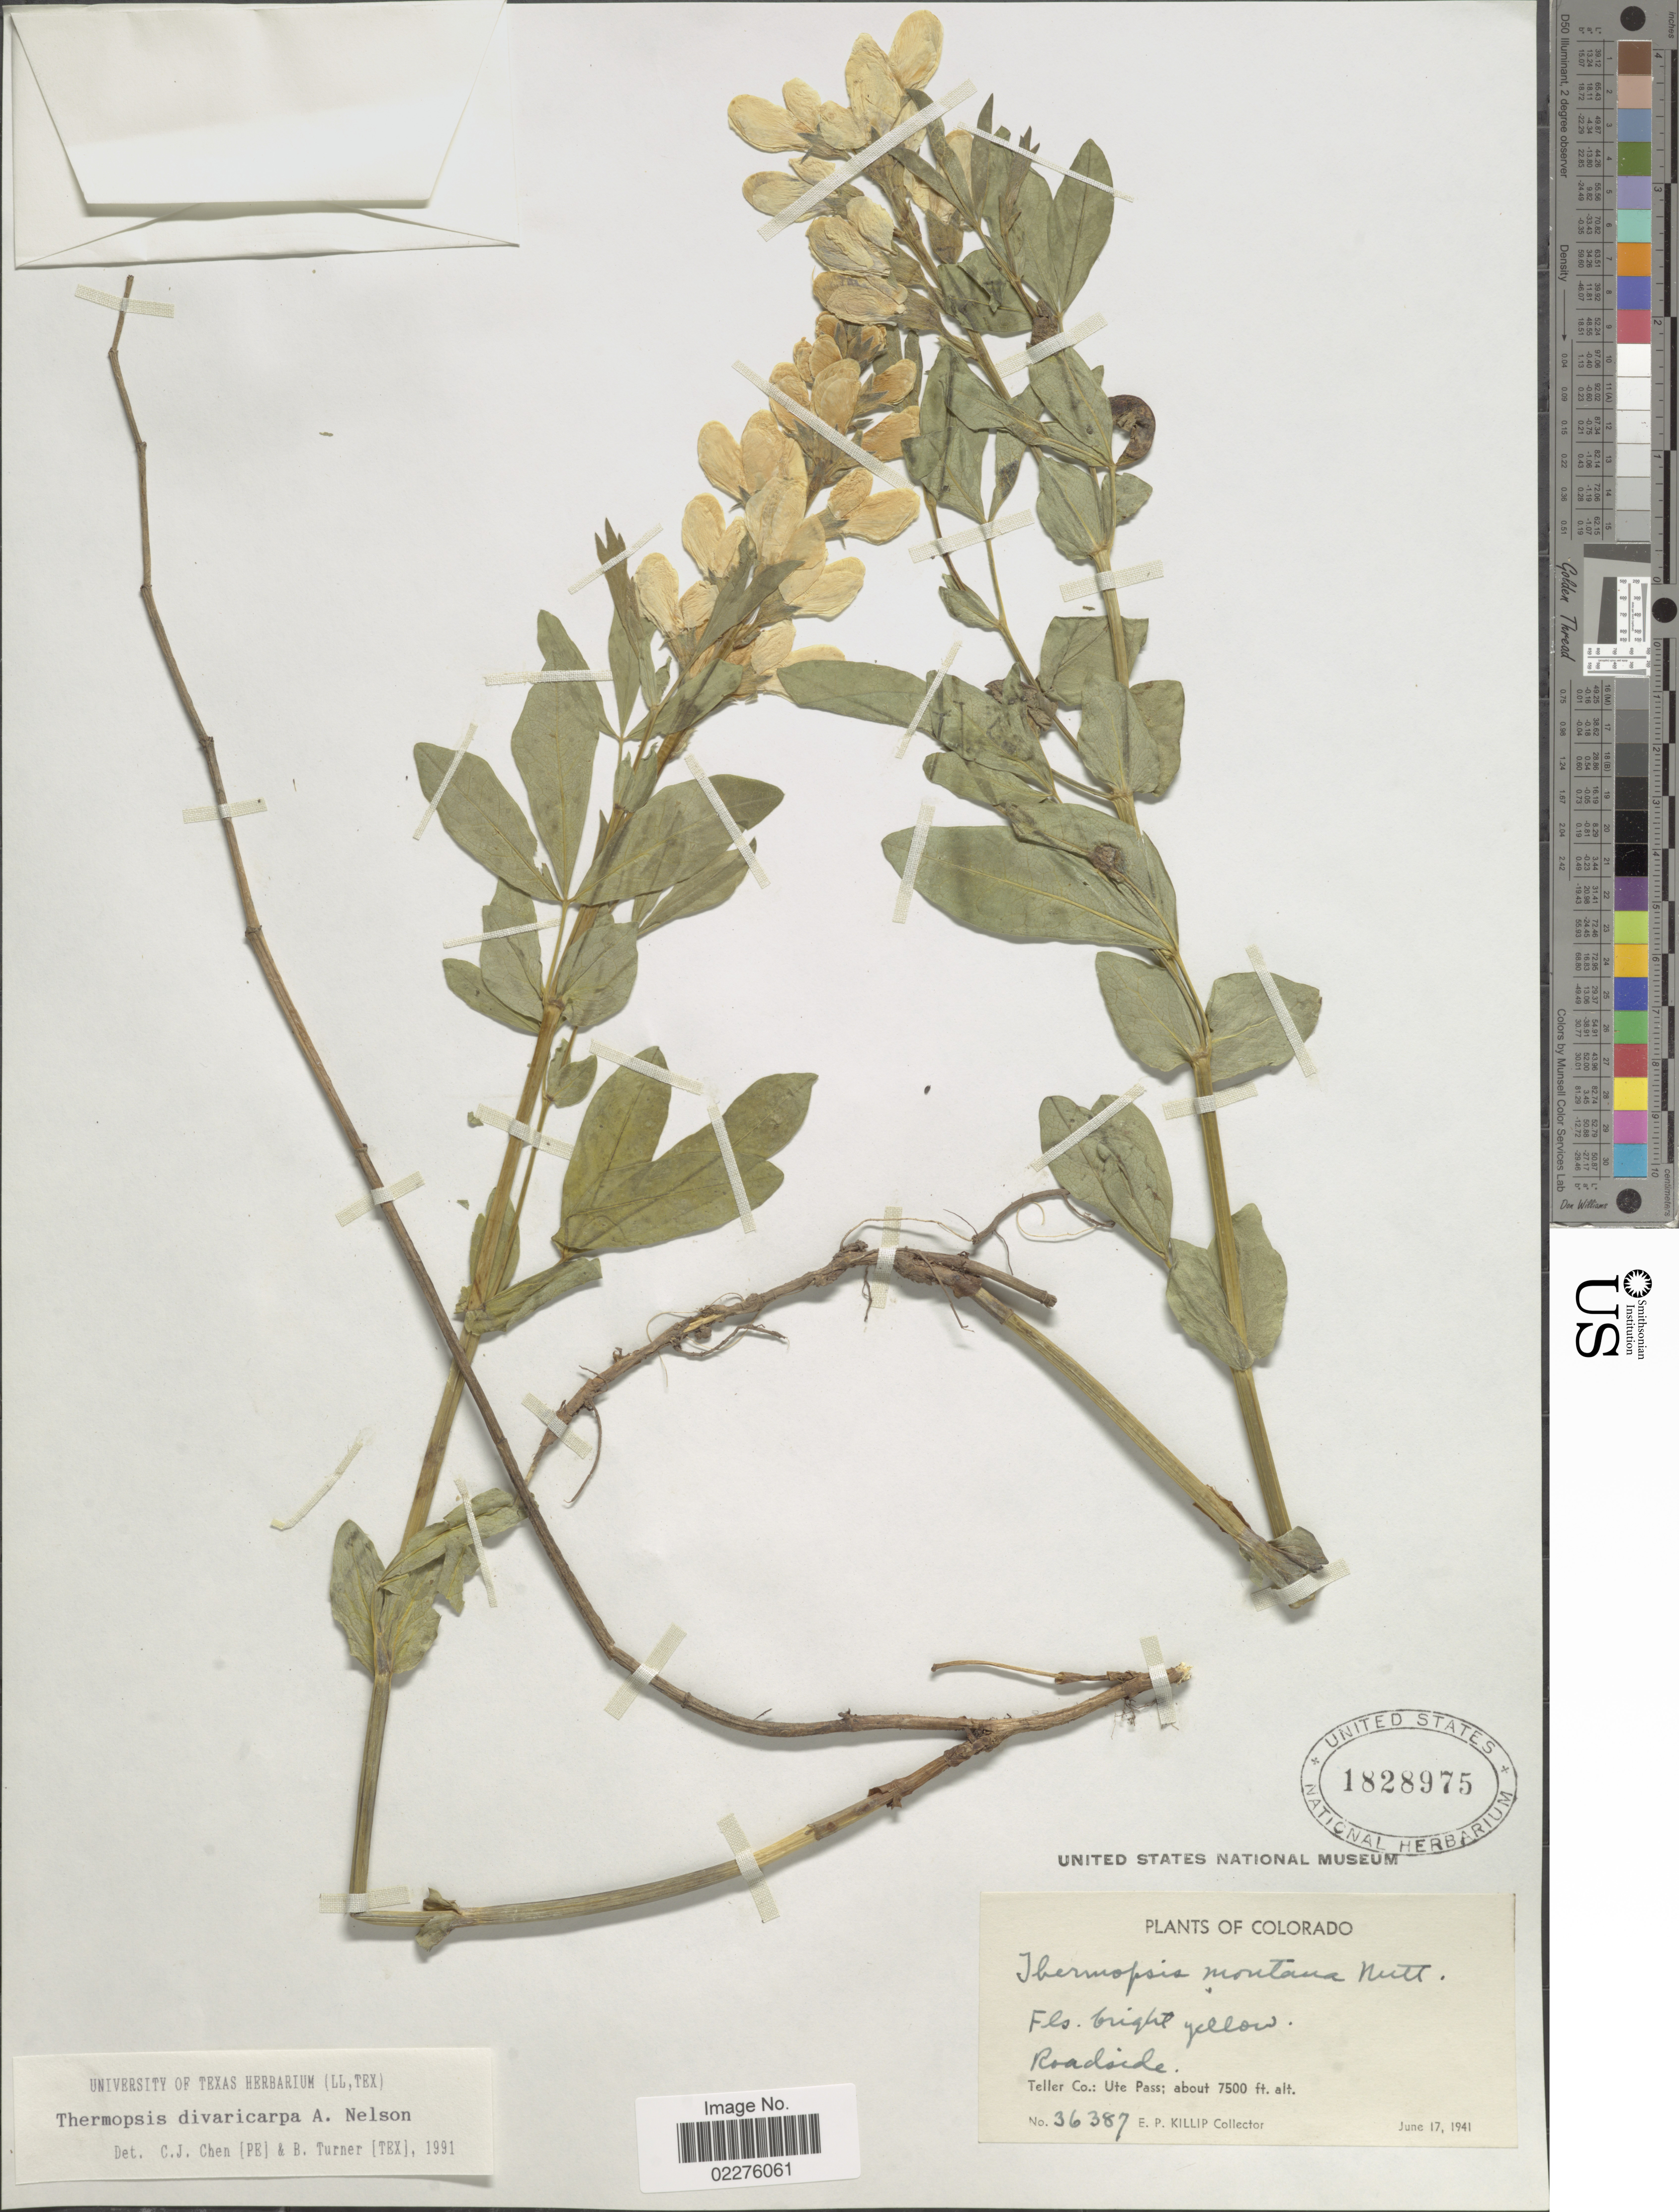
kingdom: Plantae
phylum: Tracheophyta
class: Magnoliopsida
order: Fabales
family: Fabaceae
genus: Thermopsis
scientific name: Thermopsis divaricarpa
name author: A. Nelson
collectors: E. P. Killip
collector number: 36387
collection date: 1941-06-17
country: United States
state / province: Colorado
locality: Roadside, Teller Co: Ute Pass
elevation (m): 2286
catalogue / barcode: US 1828975